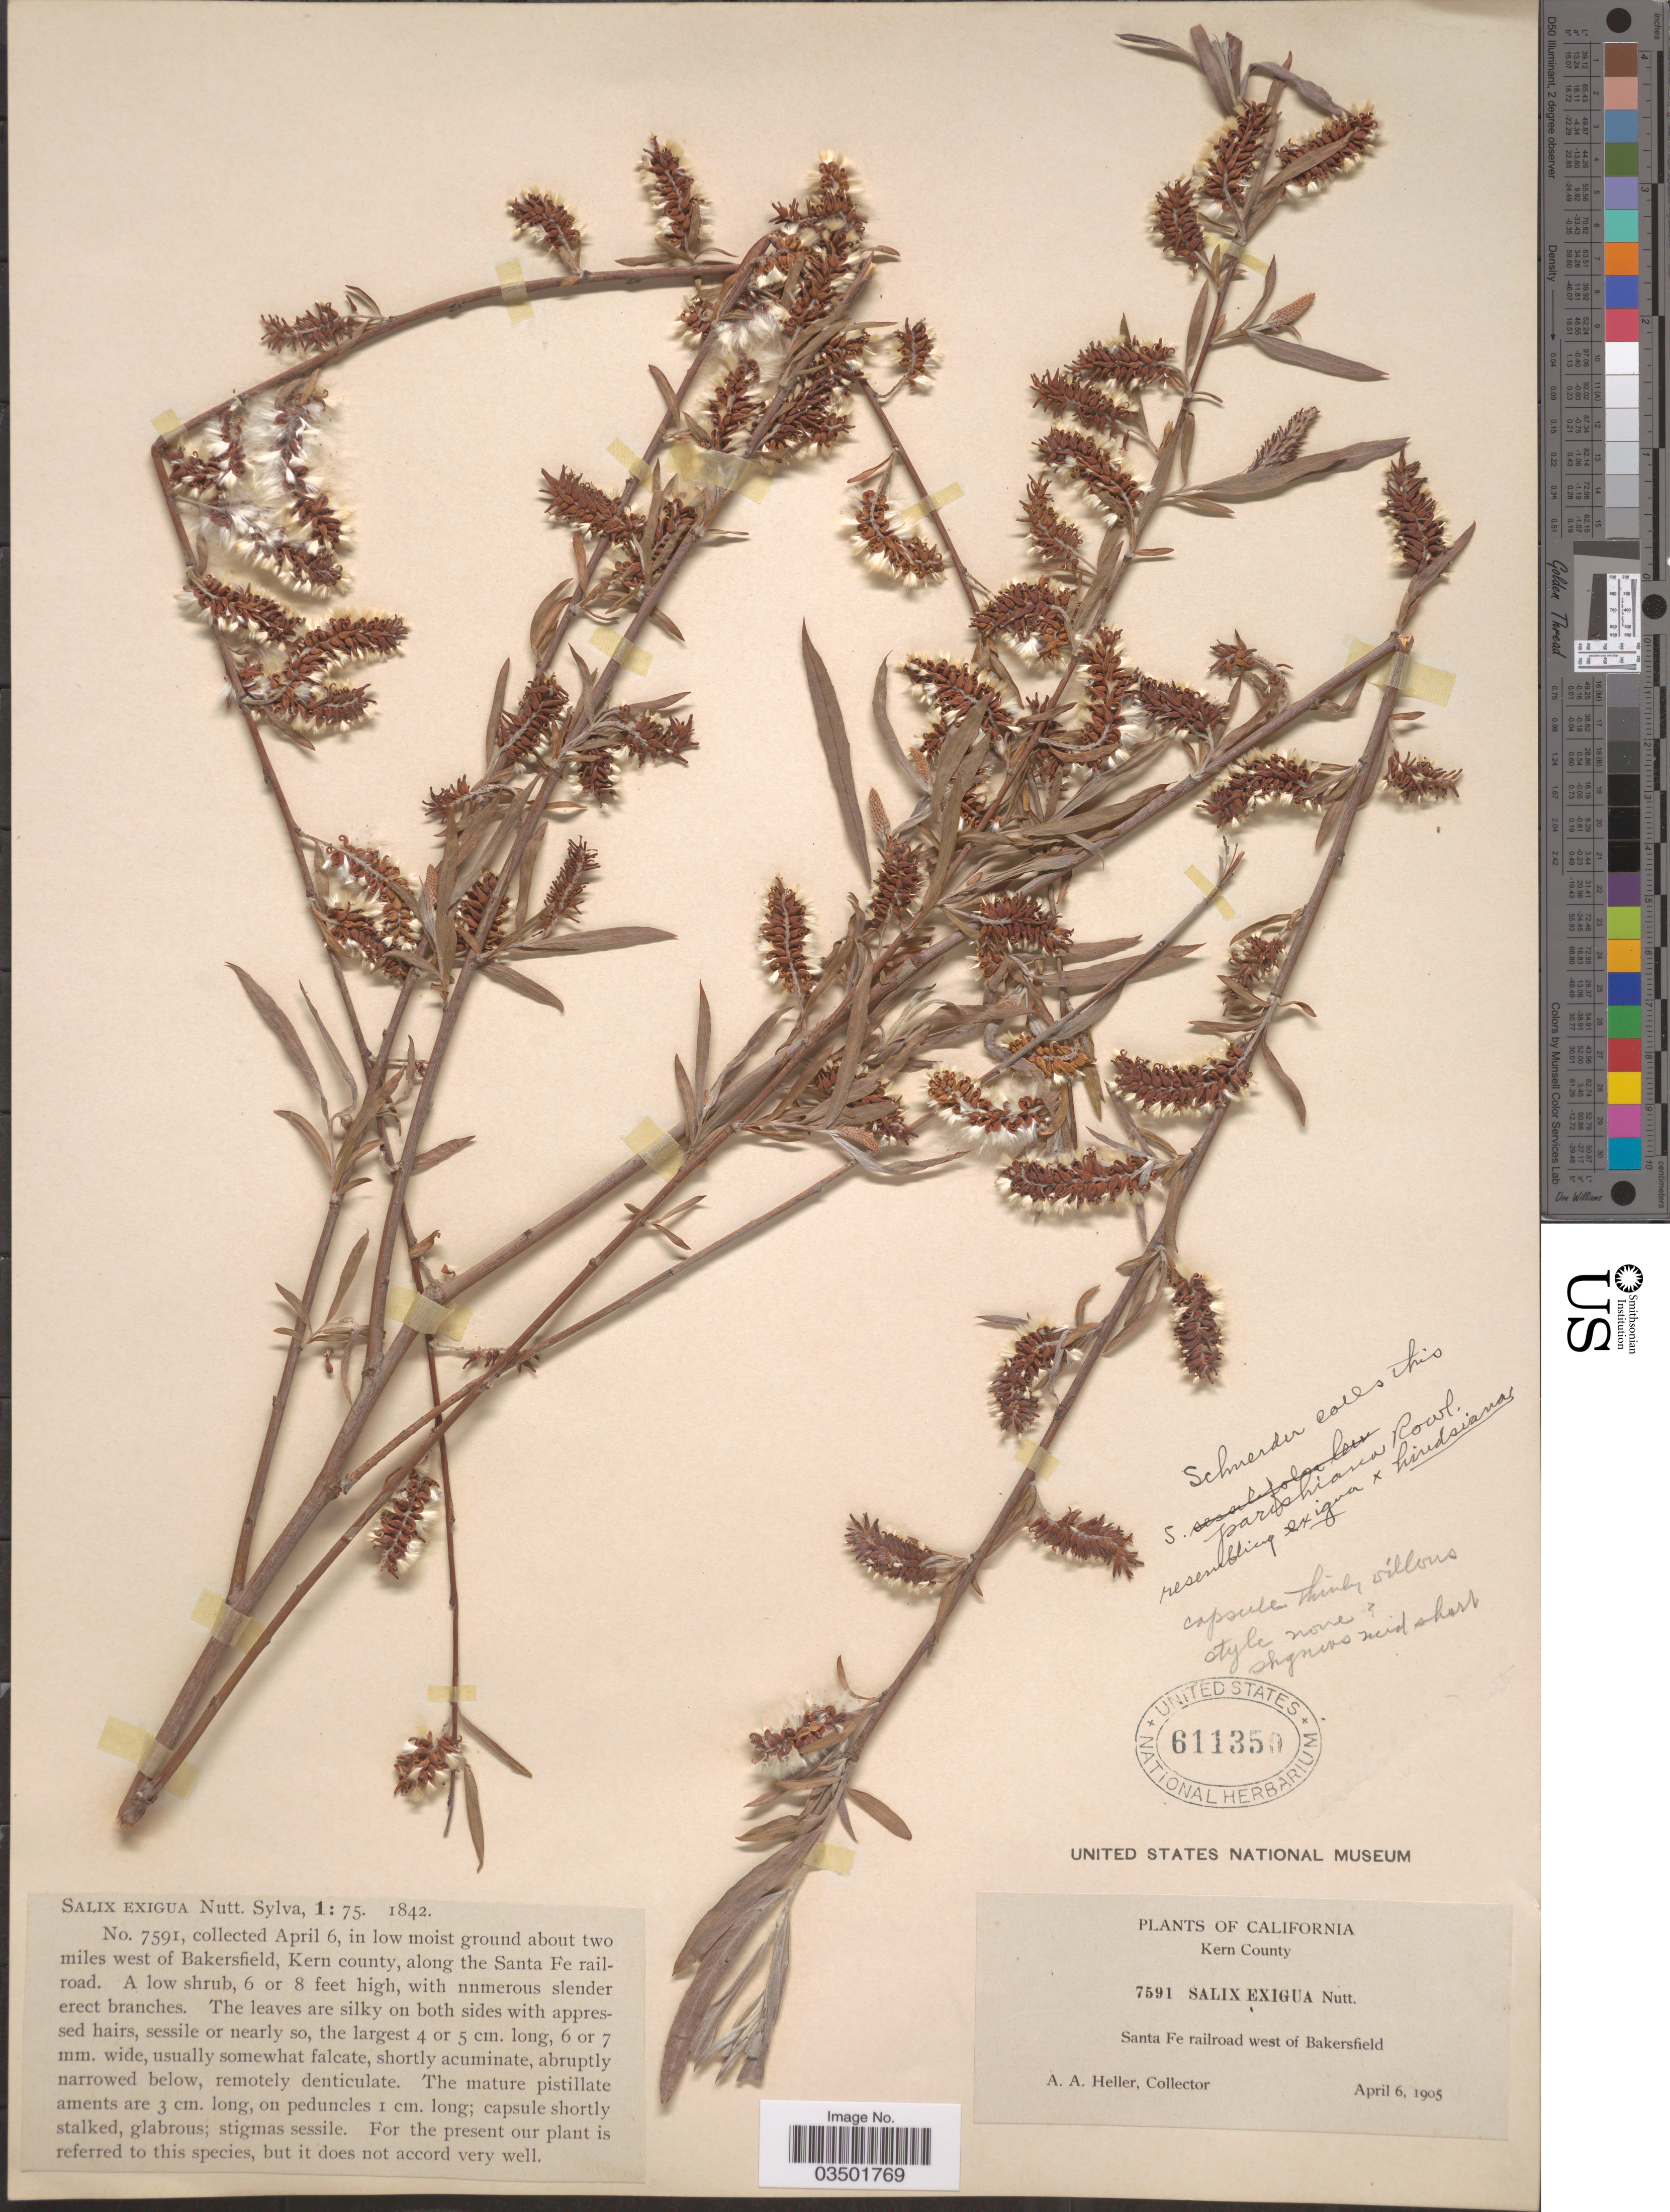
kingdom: Plantae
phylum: Tracheophyta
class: Magnoliopsida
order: Malpighiales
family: Salicaceae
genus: Salix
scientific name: Salix parishiana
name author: Rowlee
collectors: A. A. Heller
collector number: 7591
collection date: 1905-04-06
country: United States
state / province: California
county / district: Kern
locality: Kern County. Santa Fe railroad west of Bakersfield.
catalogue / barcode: US 611350